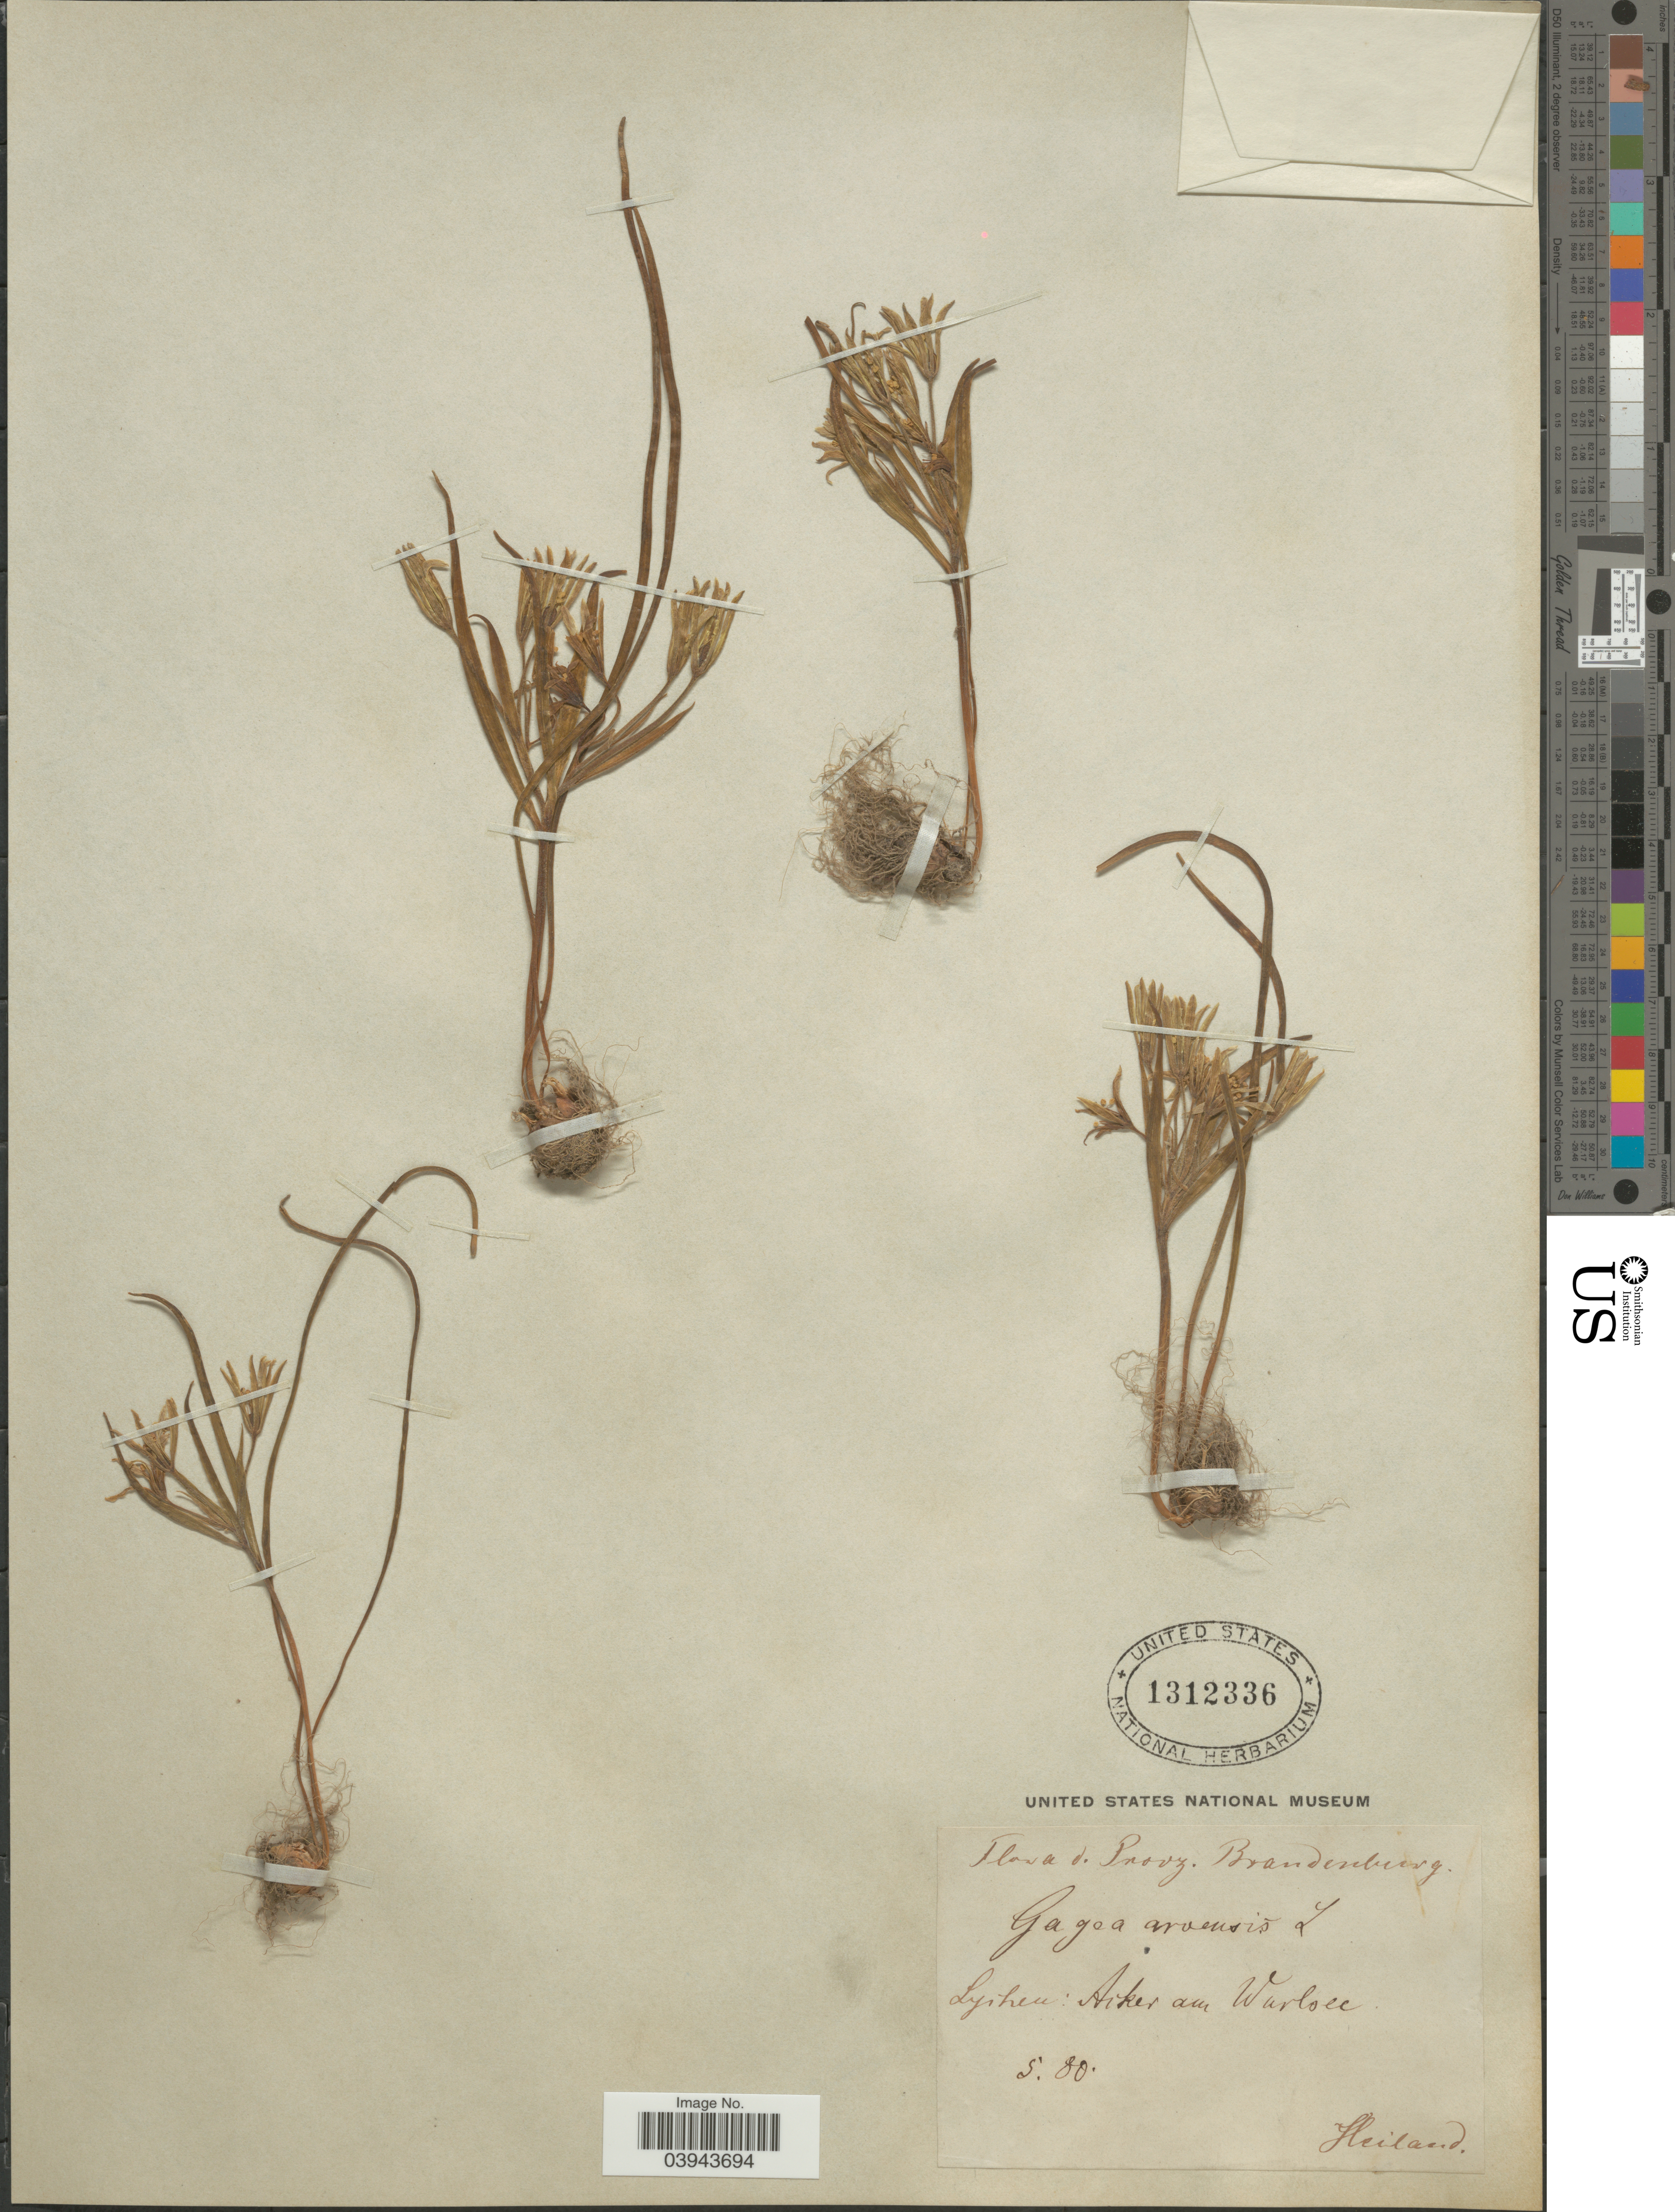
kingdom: Plantae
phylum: Tracheophyta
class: Liliopsida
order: Liliales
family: Liliaceae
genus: Gagea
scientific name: Gagea arvensis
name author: (Pers.) Dumort.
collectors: -. Heiland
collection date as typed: Transcribed d/m/y: /5/80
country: Germany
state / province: Brandenburg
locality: Lychen: Aiker am Warlose. [interpreted]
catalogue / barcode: US 1312336